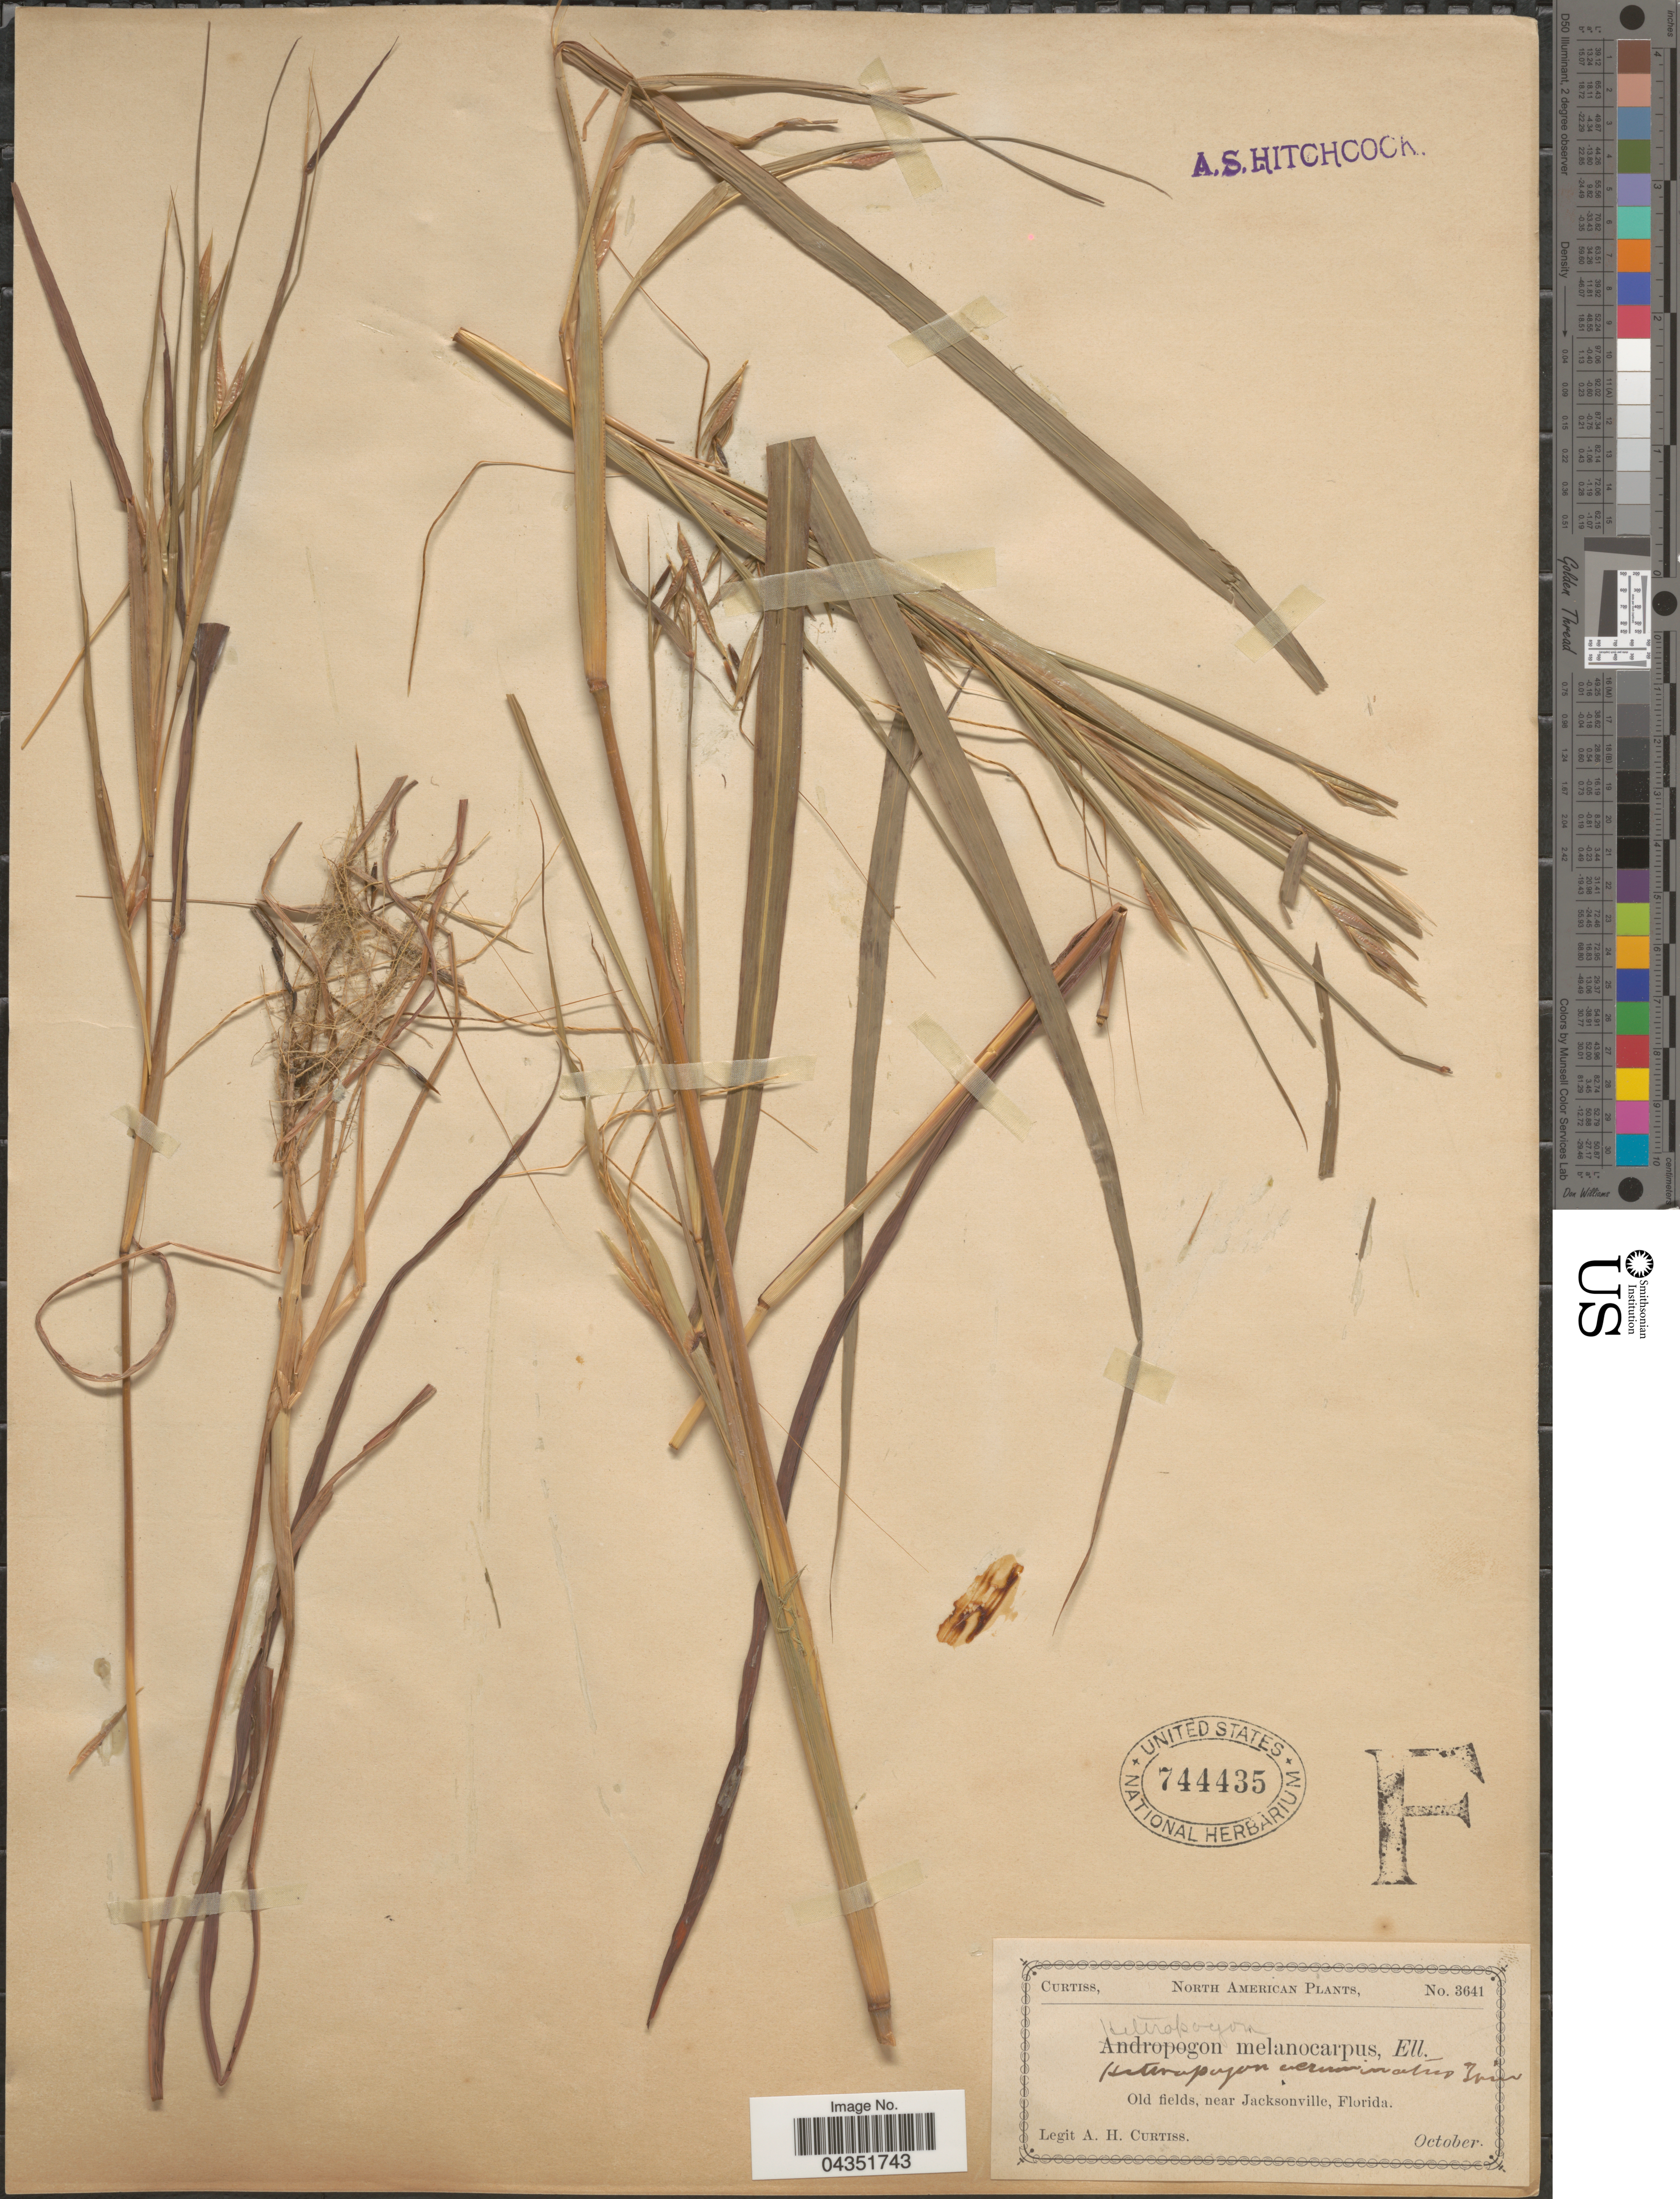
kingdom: Plantae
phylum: Tracheophyta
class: Liliopsida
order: Poales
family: Poaceae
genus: Heteropogon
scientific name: Heteropogon melanocarpus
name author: (Elliott) Benth.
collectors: A. H. Curtiss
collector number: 3641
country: United States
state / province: Florida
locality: Old fields, near Jacksonville.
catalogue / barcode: US 744435